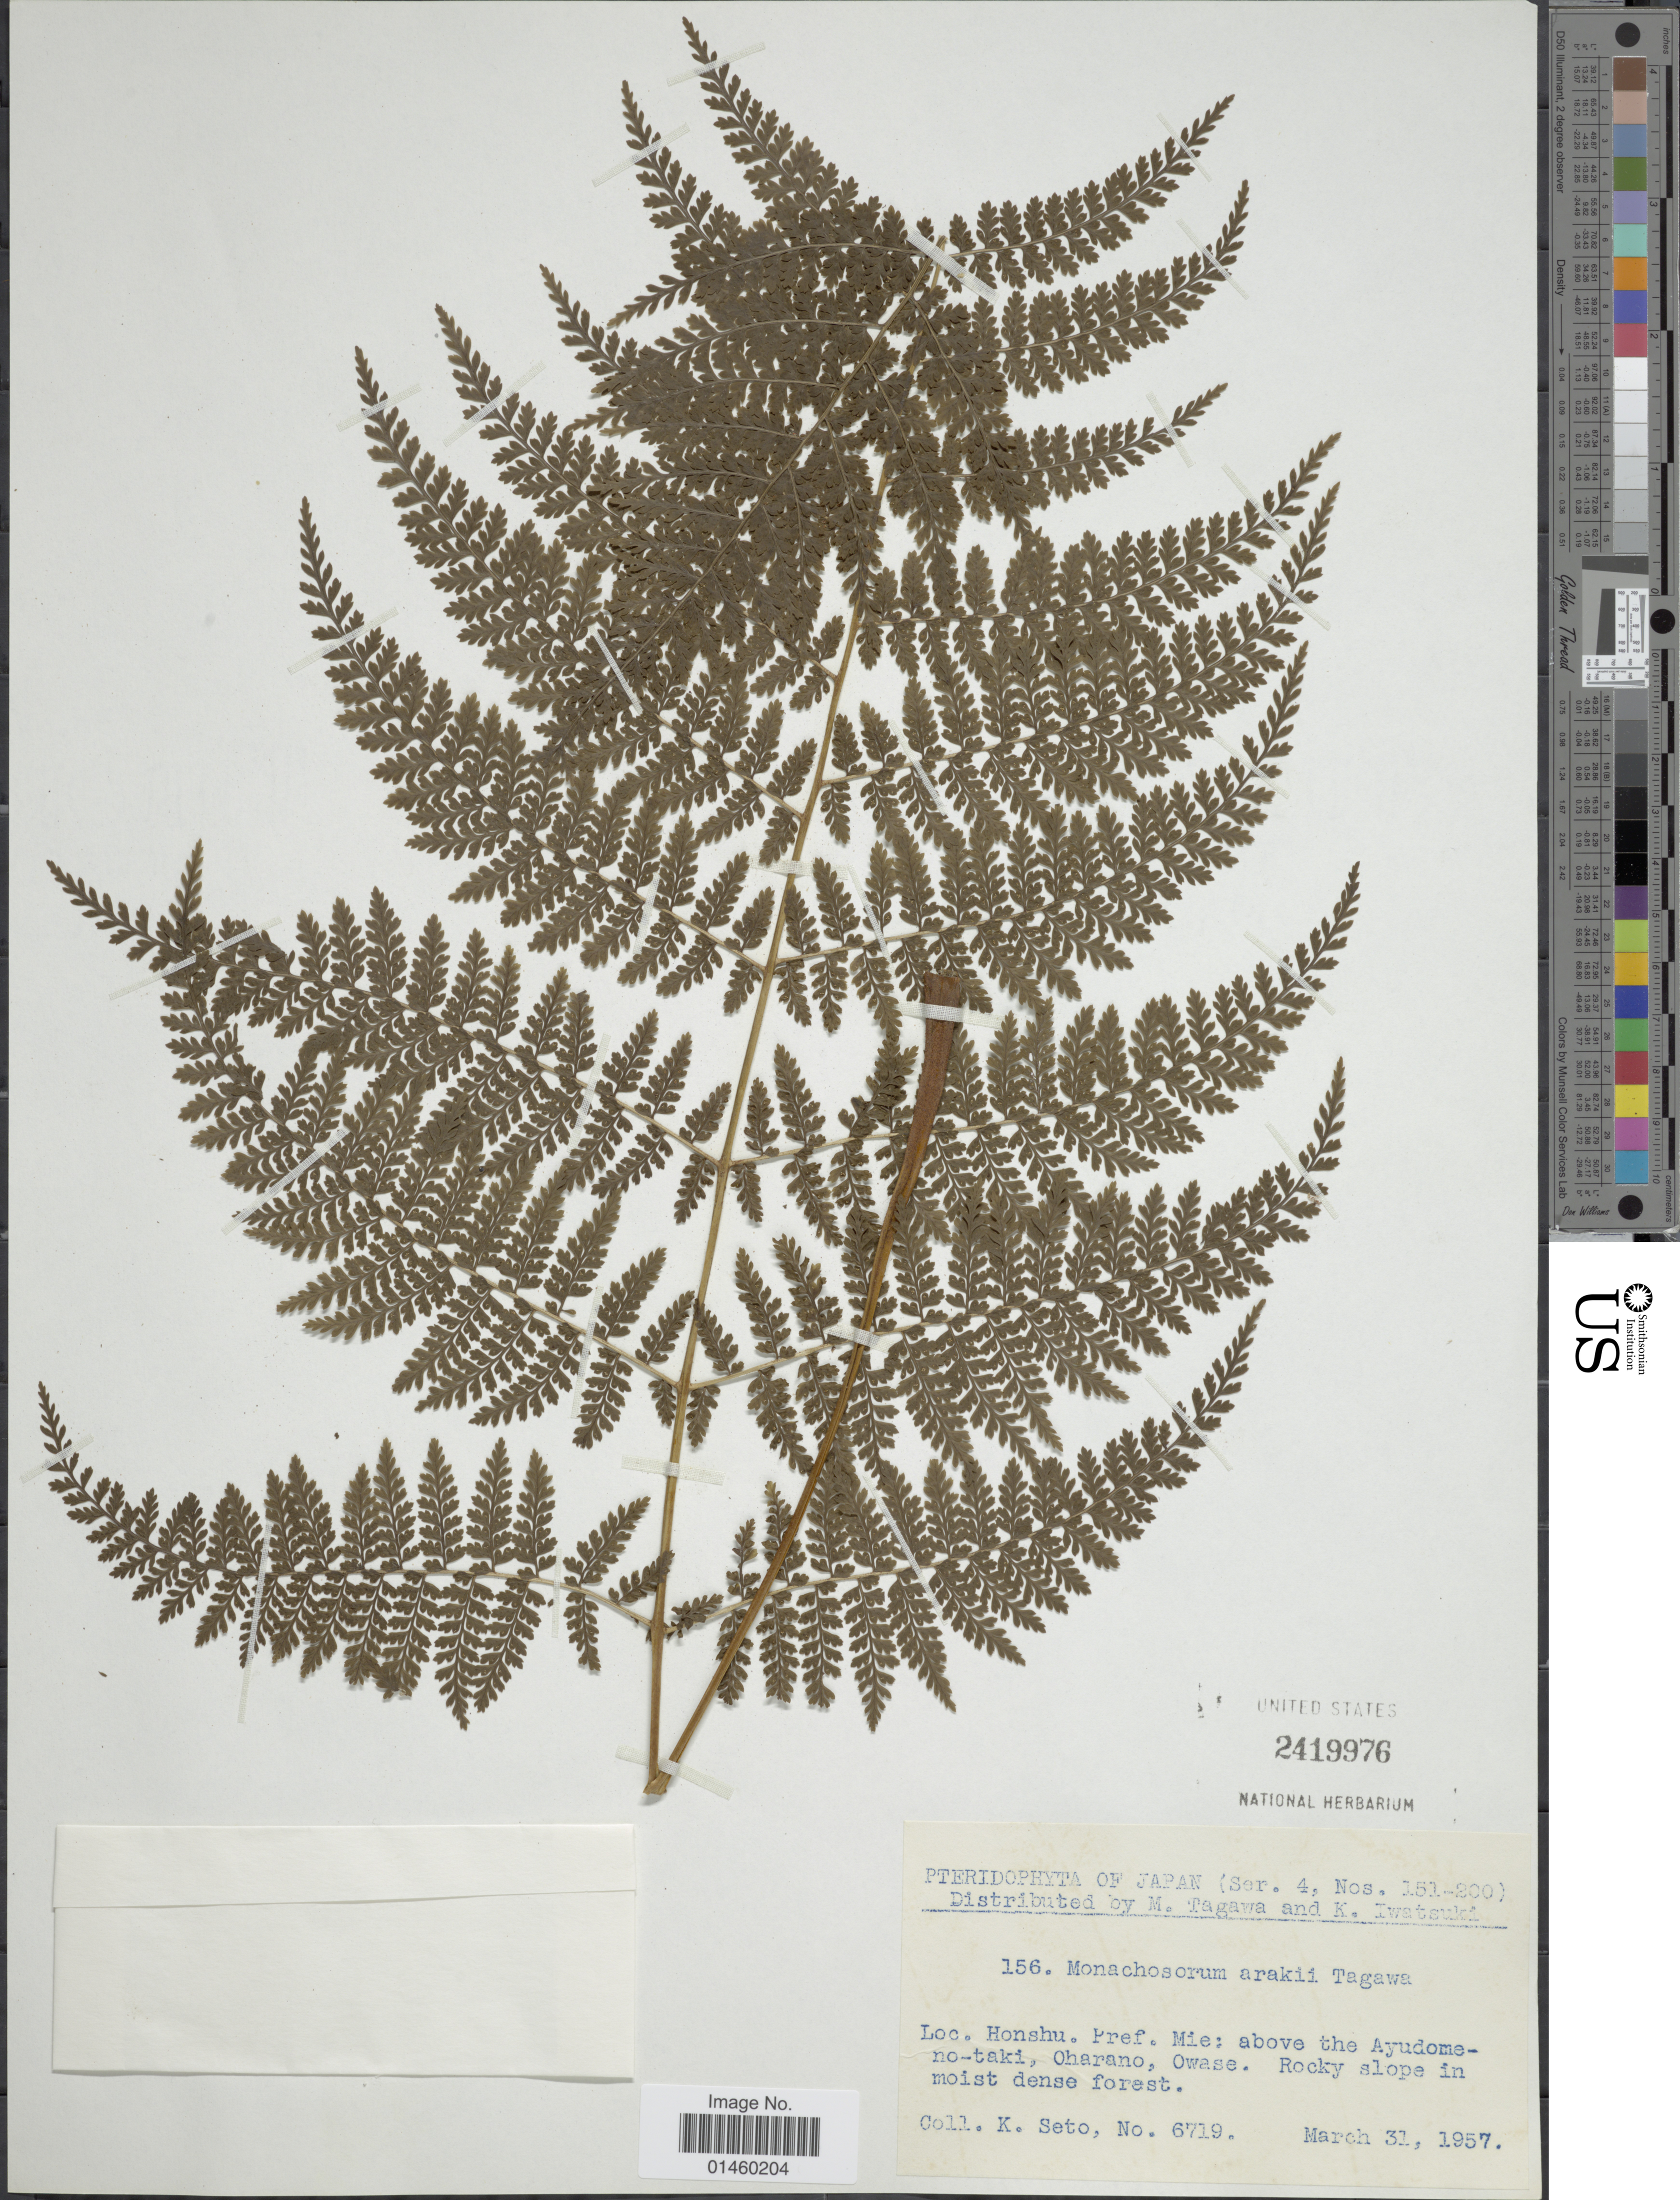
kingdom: Plantae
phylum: Tracheophyta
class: Polypodiopsida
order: Polypodiales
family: Dennstaedtiaceae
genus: Monachosorum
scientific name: Monachosorum arakii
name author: Tagawa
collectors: K. Seto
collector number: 6719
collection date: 1957-03-31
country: Japan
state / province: Mie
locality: Honshu. Pref. Mie: above the Ayudomeno-taki, Oharano, Owase.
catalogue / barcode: US 2419976